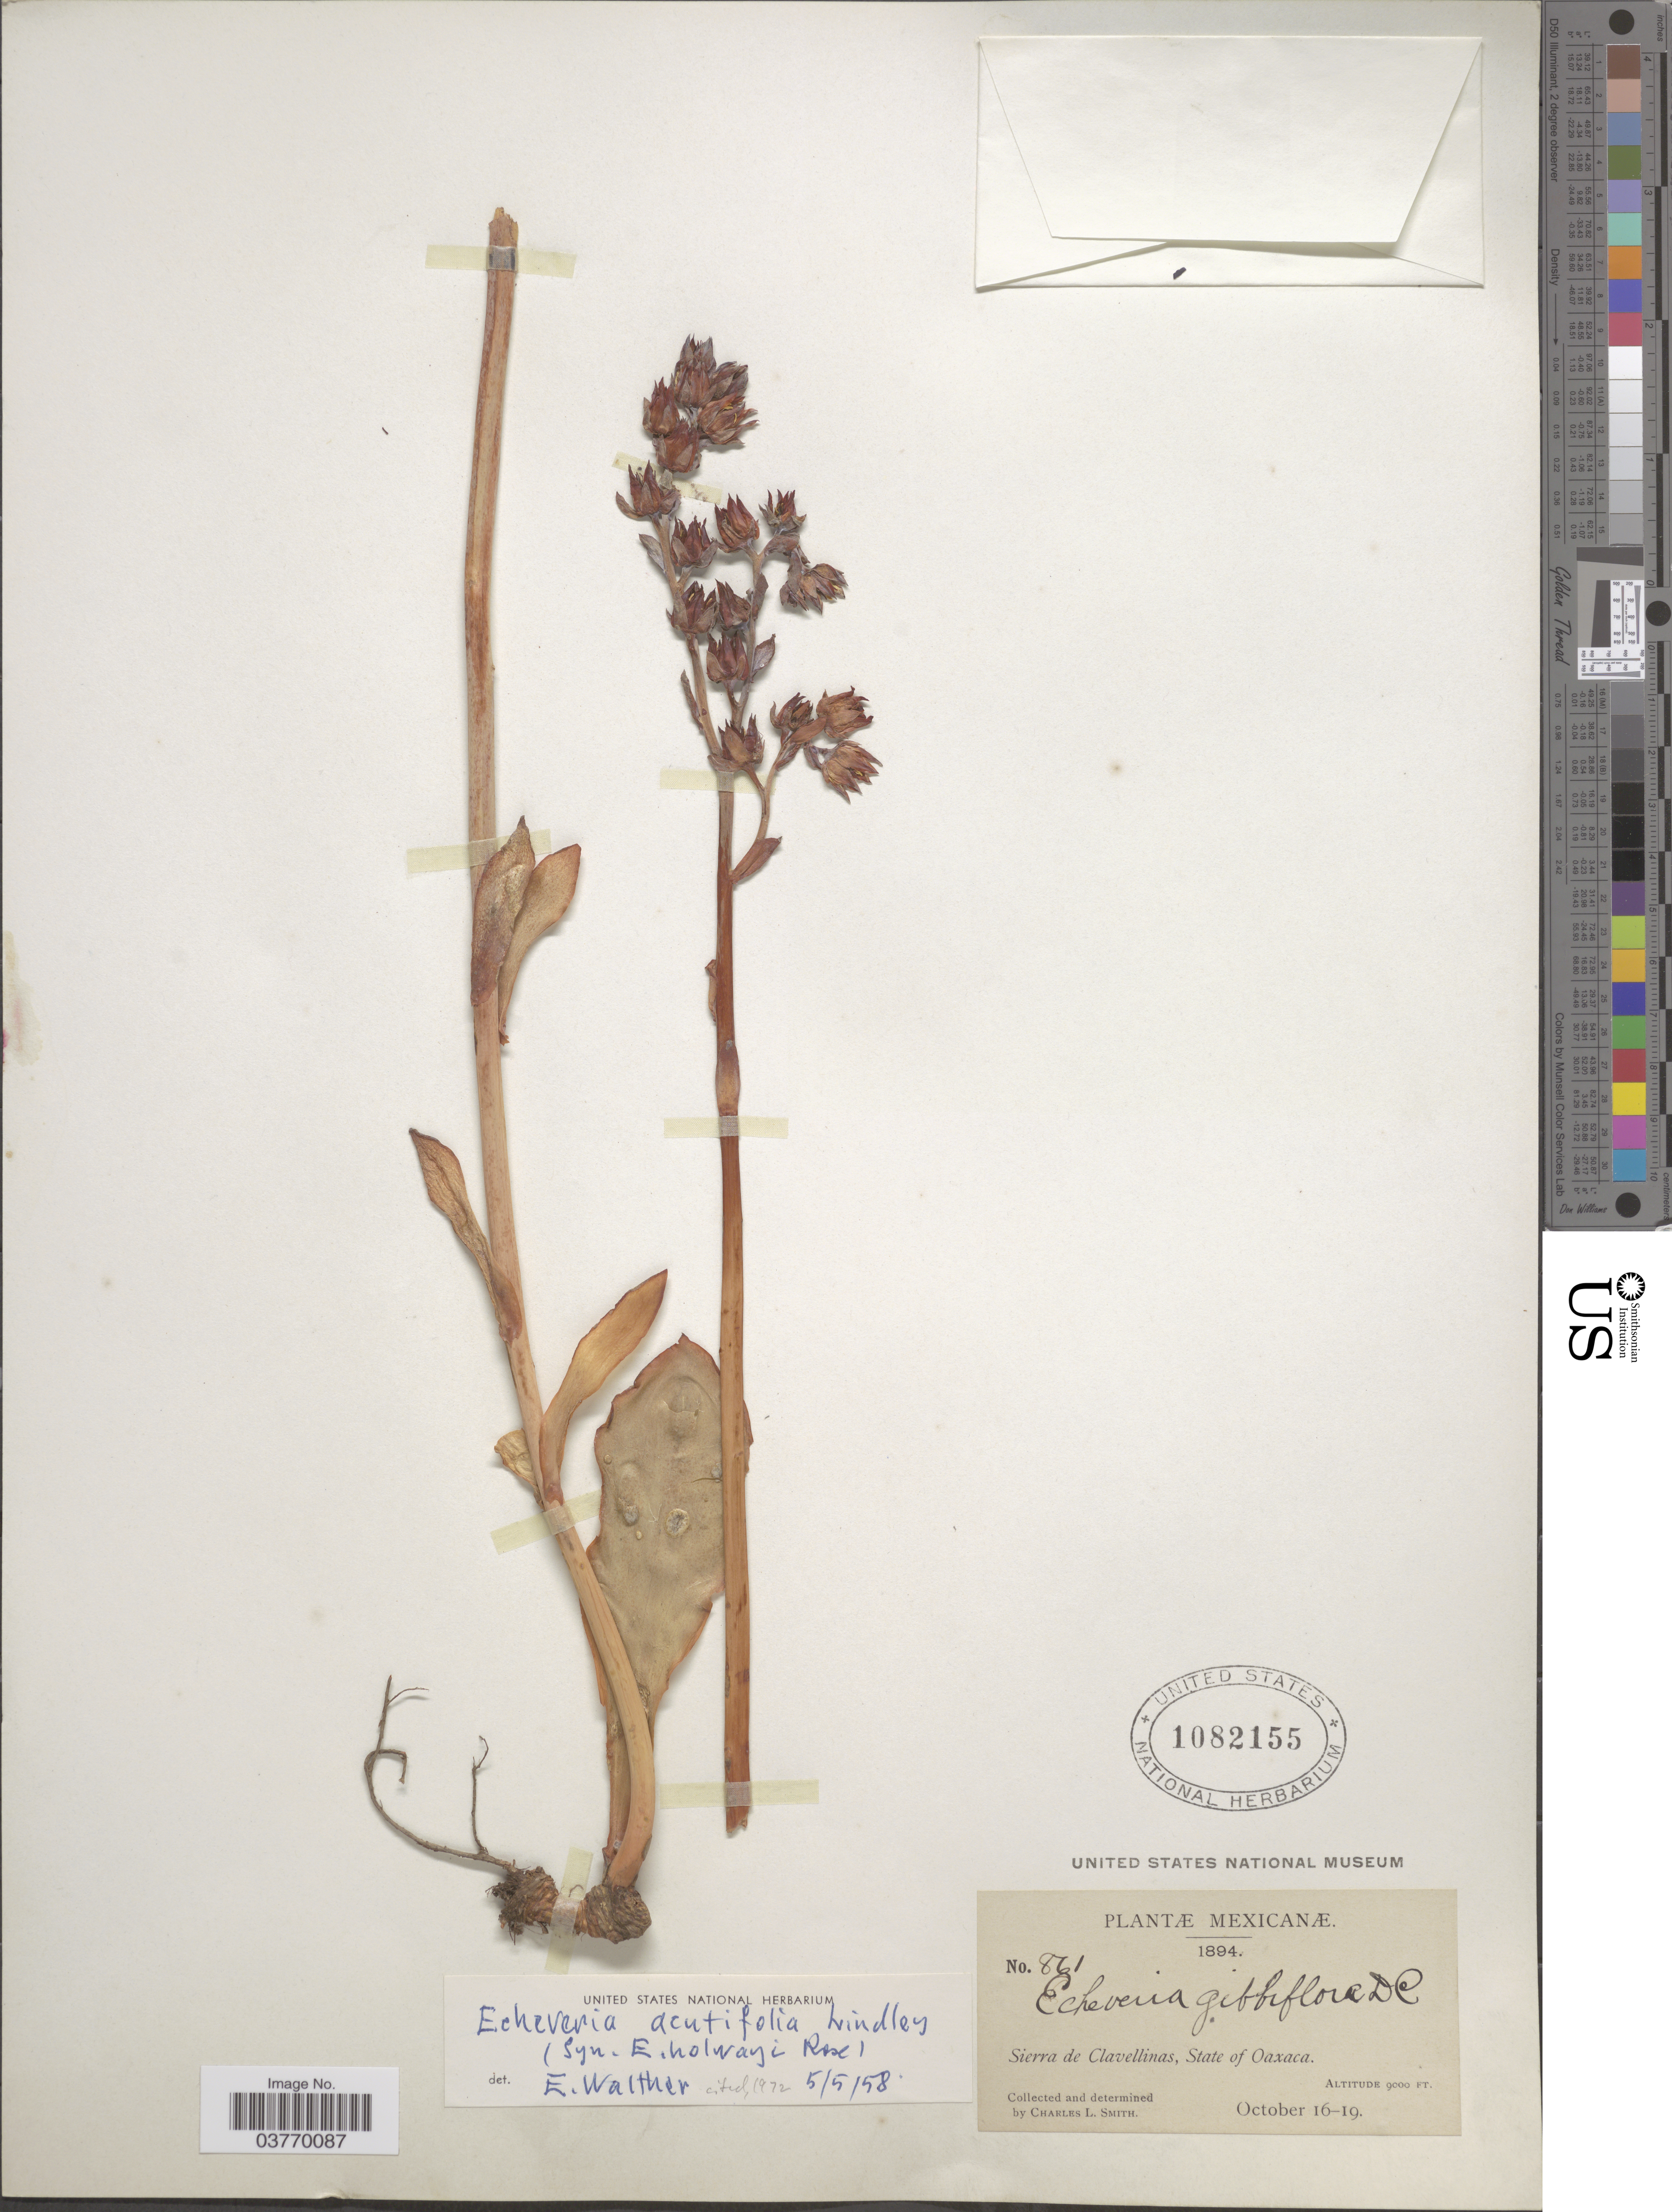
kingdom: Plantae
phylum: Tracheophyta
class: Magnoliopsida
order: Saxifragales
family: Crassulaceae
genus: Echeveria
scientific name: Echeveria acutifolia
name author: Lindl.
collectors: C. L. Smith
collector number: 861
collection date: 1894-10-16/1894-10-19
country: Mexico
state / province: Oaxaca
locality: Sierra de Clavellinas.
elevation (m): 2743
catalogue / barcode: US 1082155